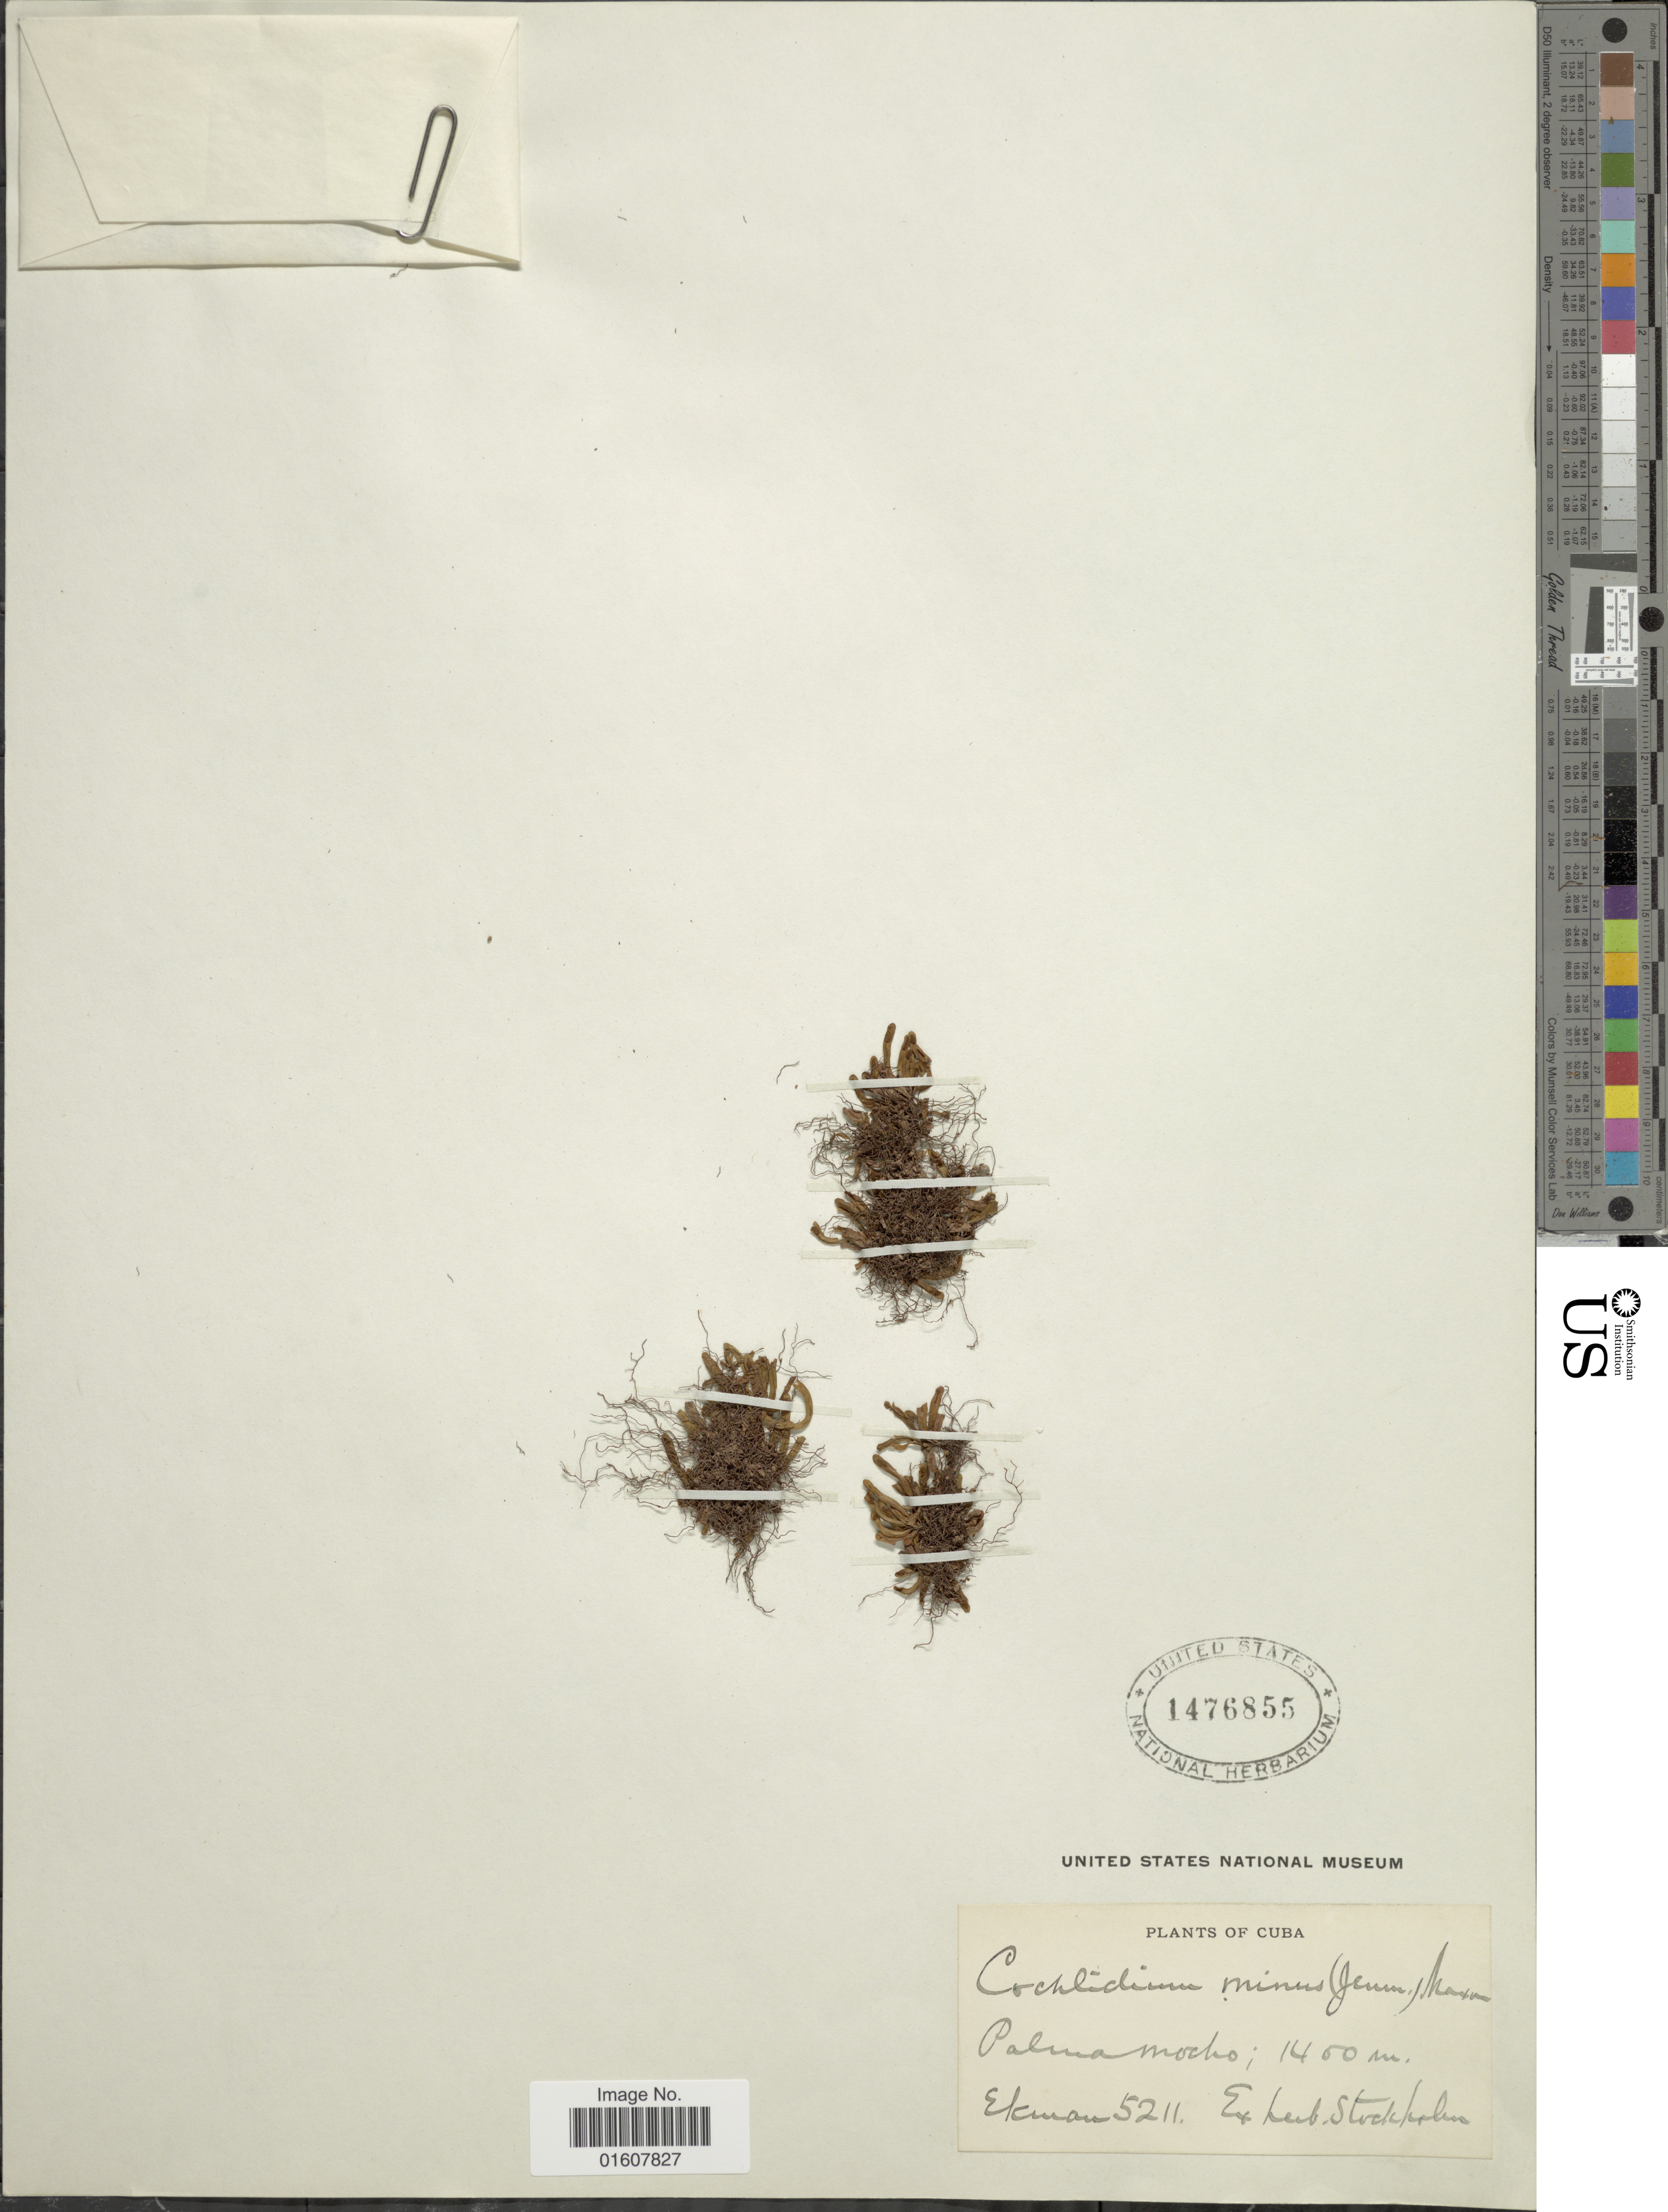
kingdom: Plantae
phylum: Tracheophyta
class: Polypodiopsida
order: Polypodiales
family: Polypodiaceae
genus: Cochlidium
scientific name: Cochlidium minus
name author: (Jenman) Maxon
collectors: -. Ekman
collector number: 5211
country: Cuba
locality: Palma Mocho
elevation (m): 1400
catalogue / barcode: US 1476855